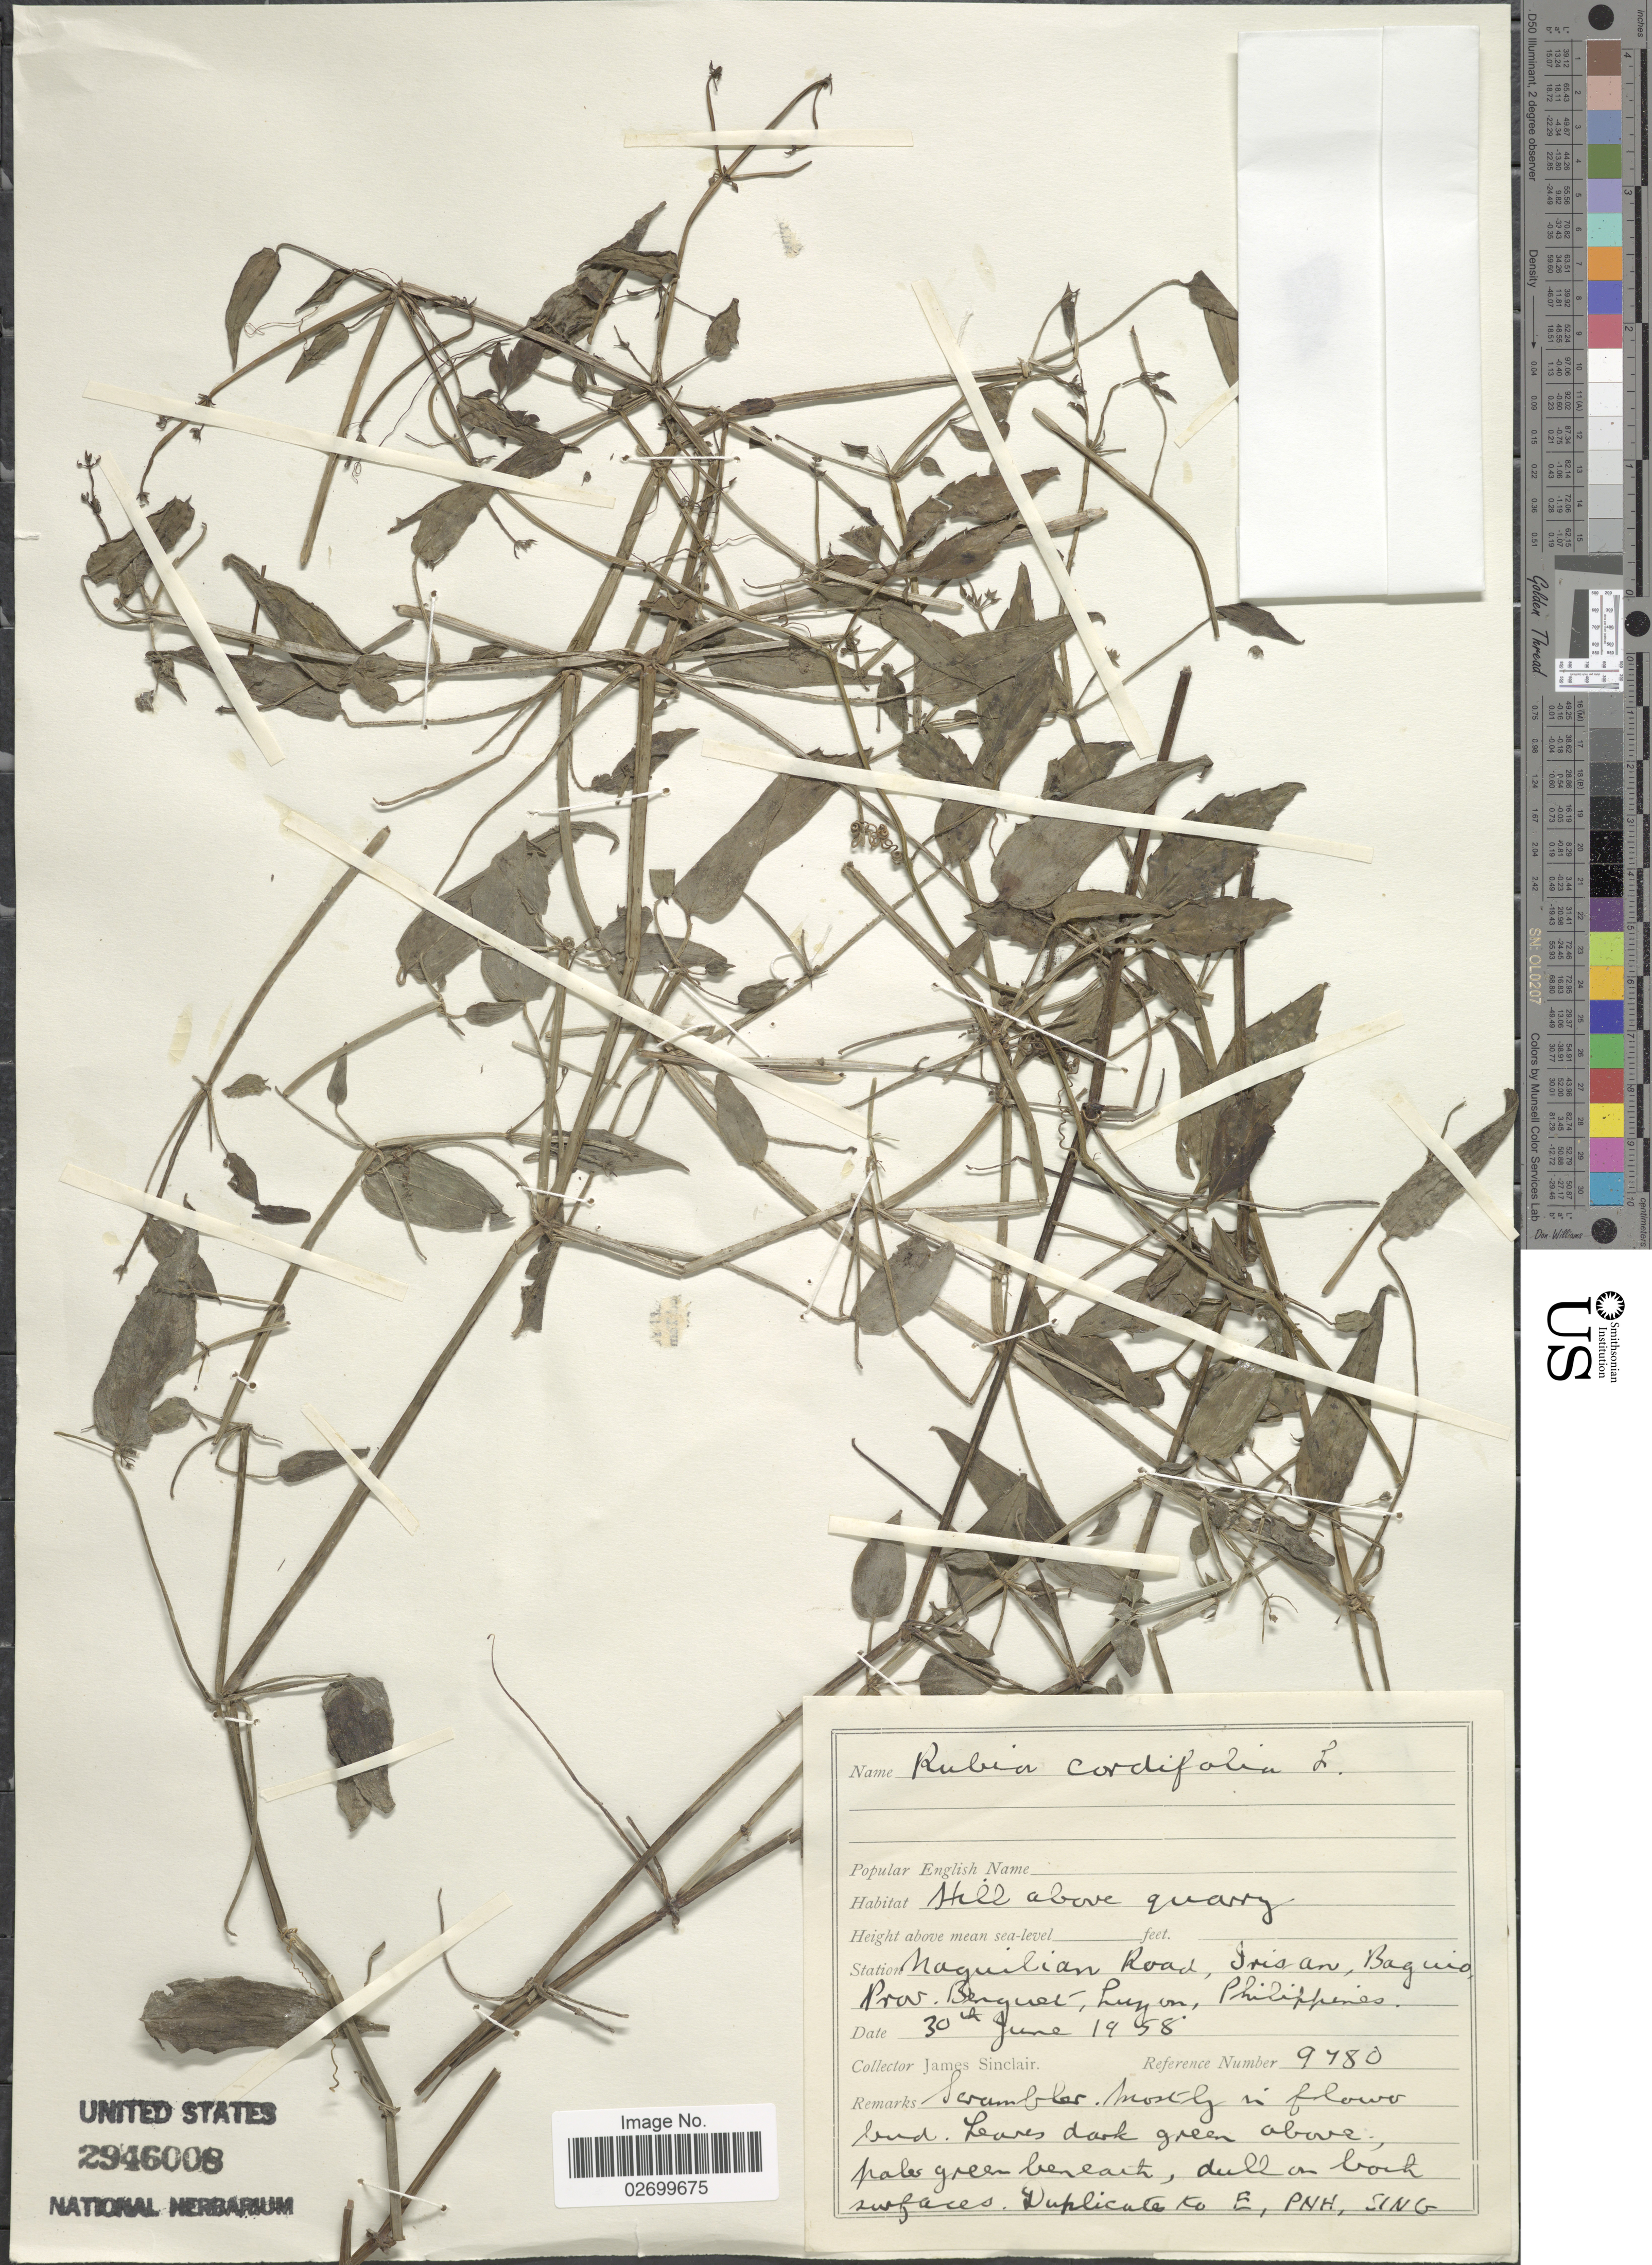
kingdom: Plantae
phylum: Tracheophyta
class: Magnoliopsida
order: Gentianales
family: Rubiaceae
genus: Rubia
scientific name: Rubia cordifolia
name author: L.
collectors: J. Sinclair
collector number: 9780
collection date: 1958-06-30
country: Philippines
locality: Maquilian Road, Irisan, Baguro, Prov. Benguet, Luzon.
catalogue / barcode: US 2946008